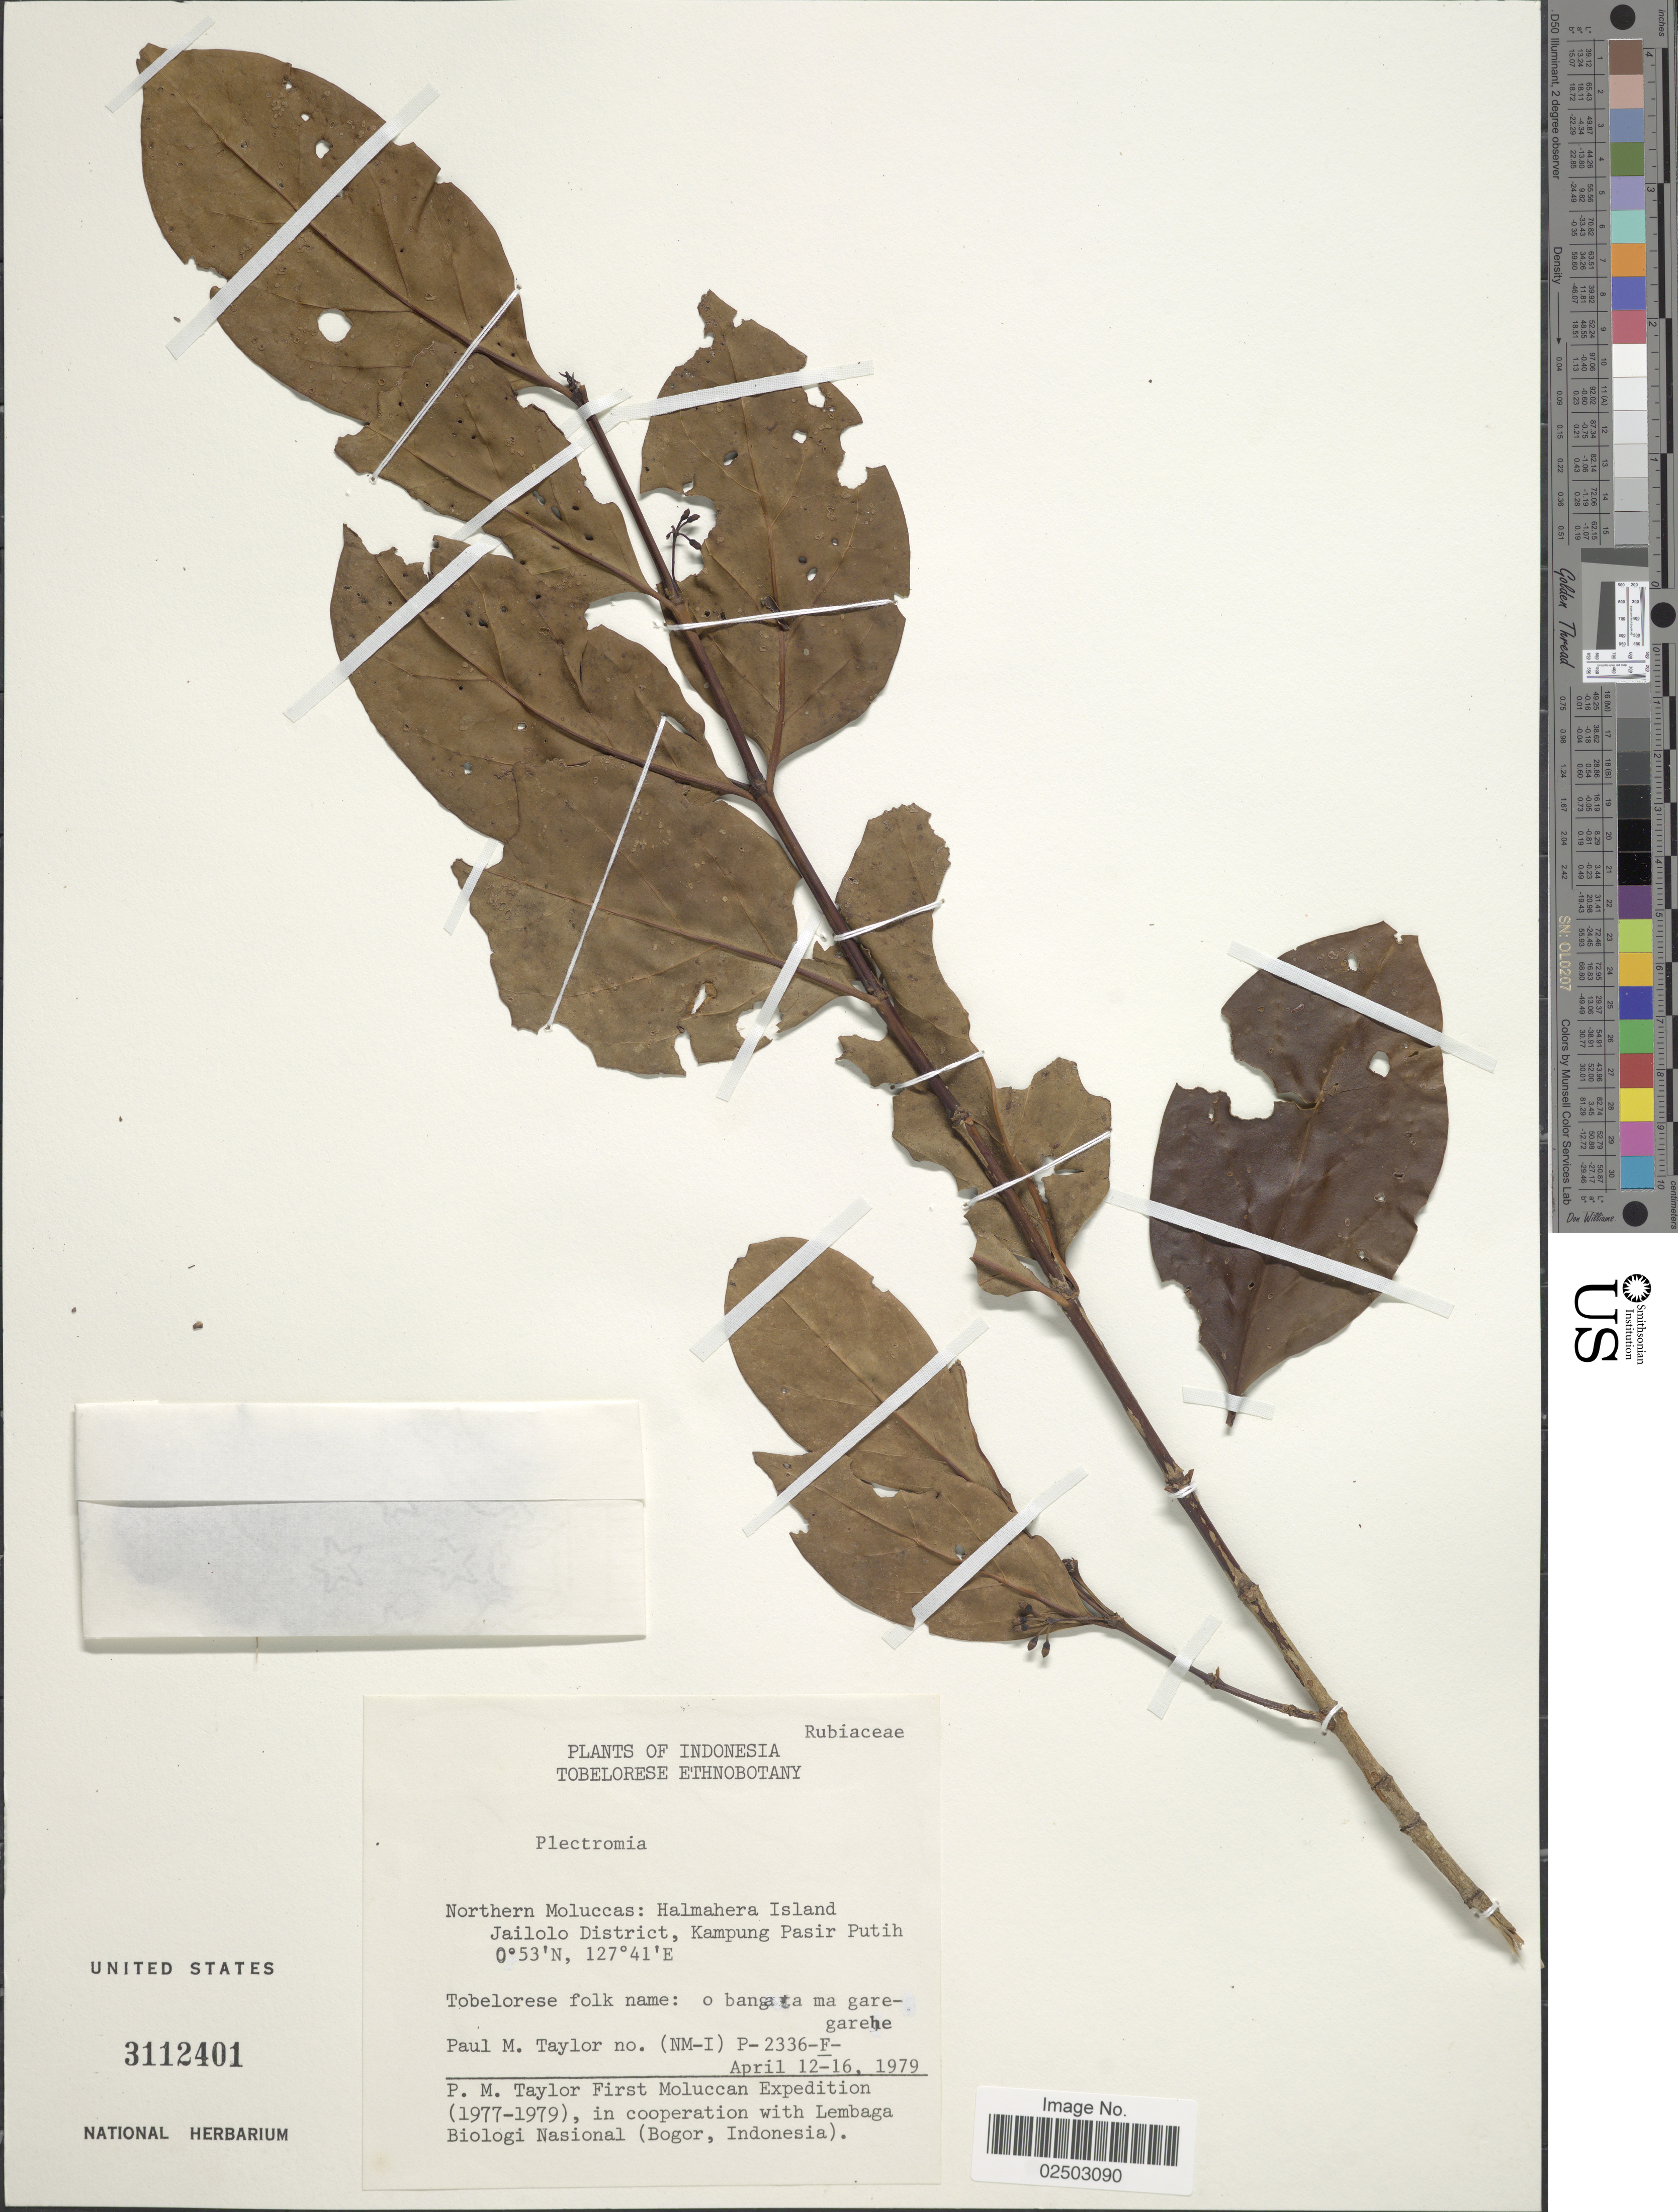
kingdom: Plantae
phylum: Tracheophyta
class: Magnoliopsida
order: Gentianales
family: Rubiaceae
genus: Bridsonia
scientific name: Bridsonia chamaedendrum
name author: (Kuntze) Verstraete & A.E. van Wyk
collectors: P. M. Taylor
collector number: (NM-I) P-2336-F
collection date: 1979-04-12/1979-04-16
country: Indonesia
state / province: Maluku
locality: Northern Moluccas: Halmahera Island, Jailolo District, Kampung Pasir Putih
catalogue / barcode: US 3112401